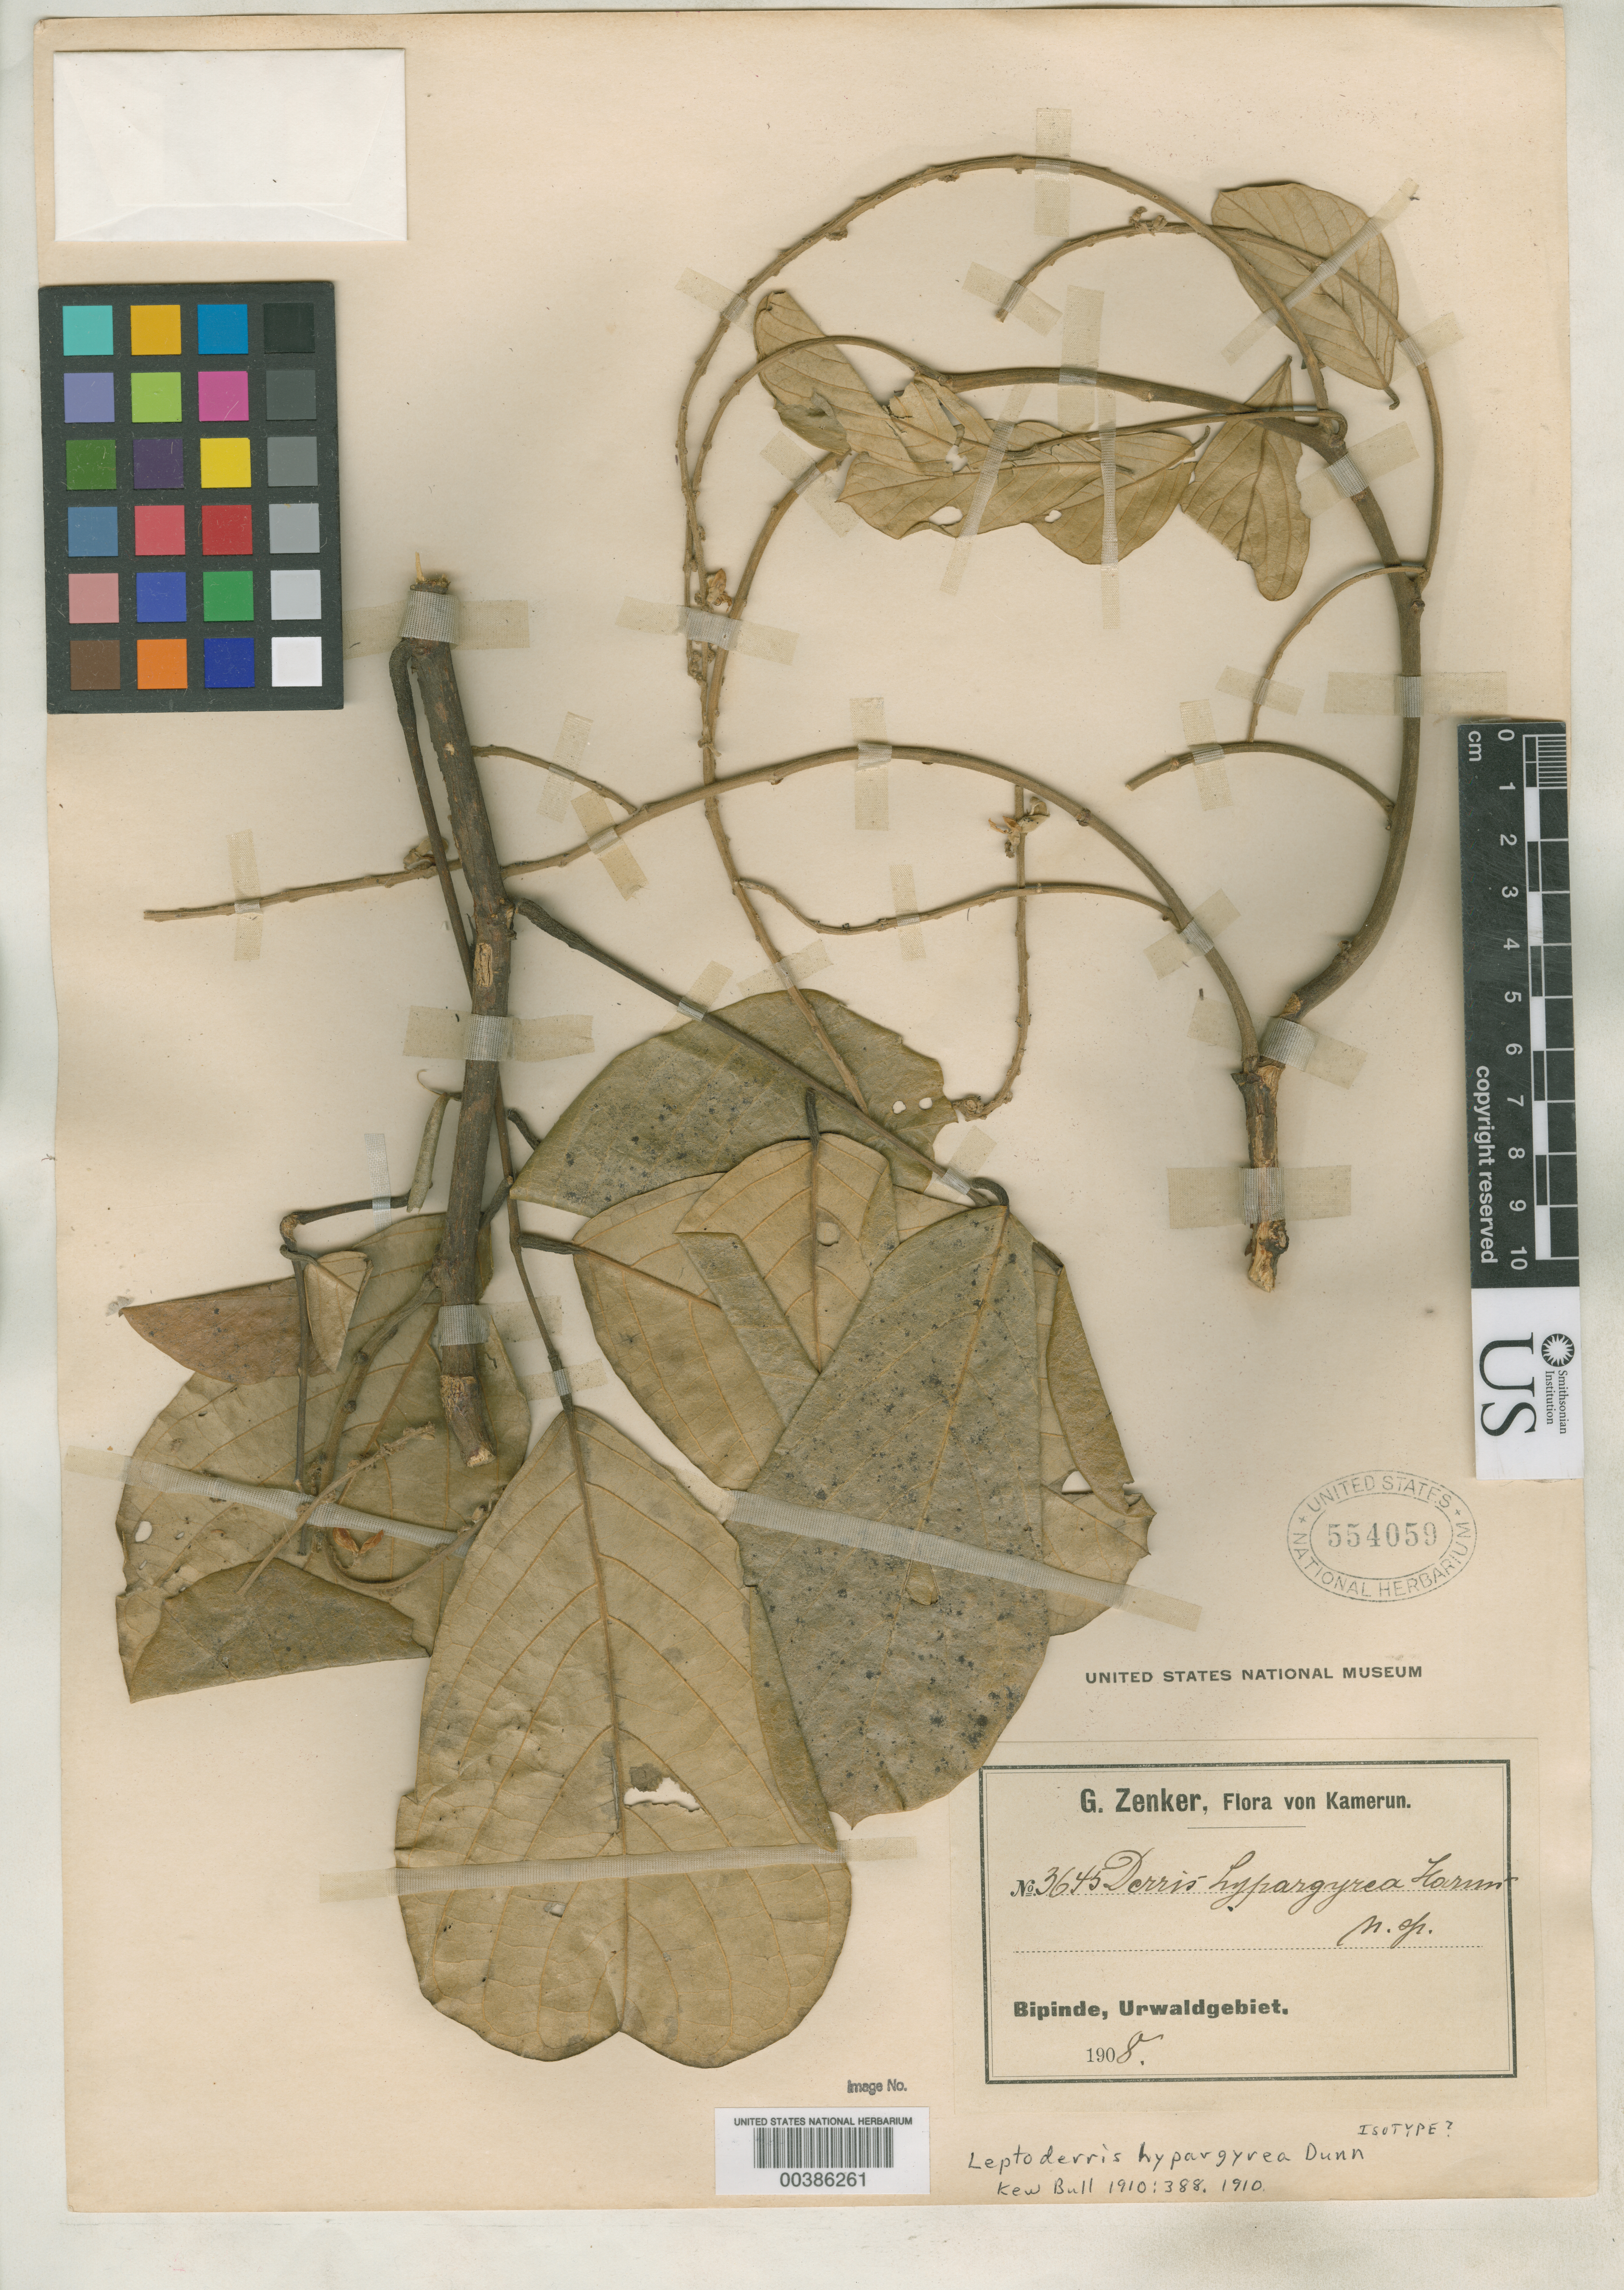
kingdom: Plantae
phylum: Tracheophyta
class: Magnoliopsida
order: Fabales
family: Fabaceae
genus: Leptoderris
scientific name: Leptoderris hypargyrea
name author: Dunn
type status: Possible Isotype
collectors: G. A. Zenker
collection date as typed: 1908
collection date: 1908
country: Cameroon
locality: Bipende, Urwaldgebiet.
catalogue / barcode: US 554059